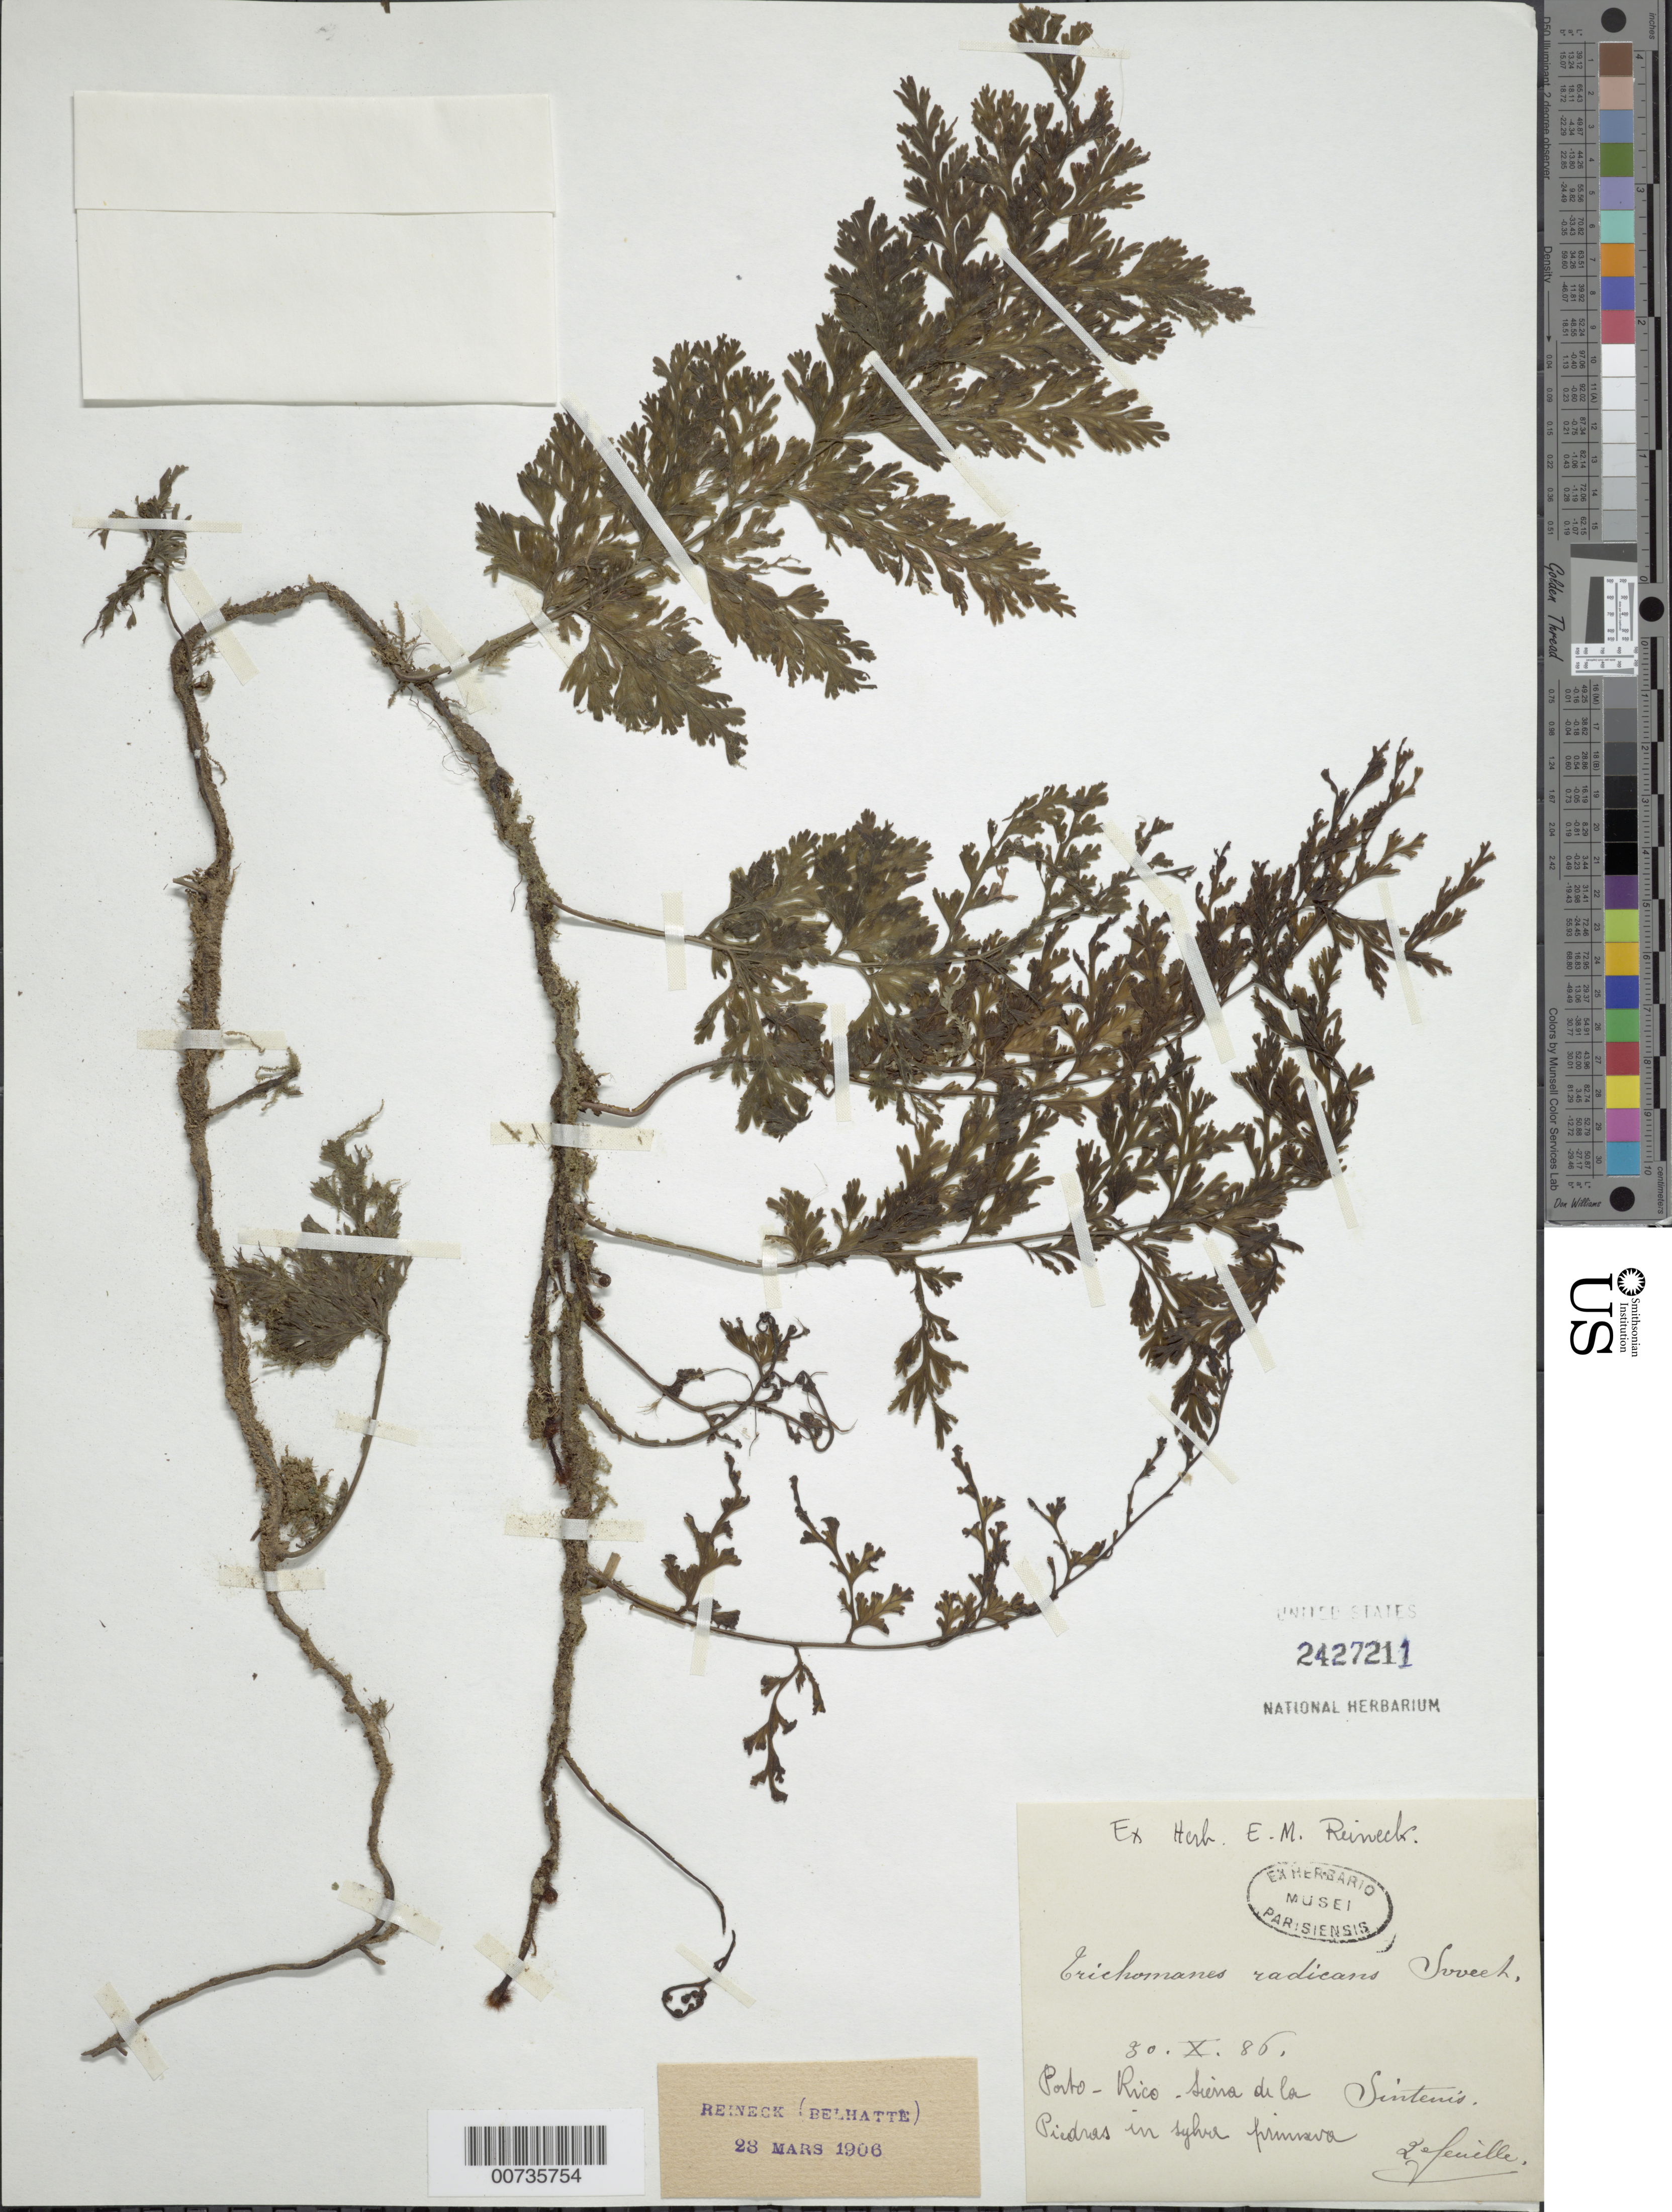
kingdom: Plantae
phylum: Tracheophyta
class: Polypodiopsida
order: Hymenophyllales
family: Hymenophyllaceae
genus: Vandenboschia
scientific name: Vandenboschia radicans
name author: (Sw.) Copel.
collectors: P. Sintenis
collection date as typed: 30 Oct 1886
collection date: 1886-10-30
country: Puerto Rico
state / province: Las Piedras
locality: Sierra de la Piedras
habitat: In sylva primavera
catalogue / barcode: US 2427211